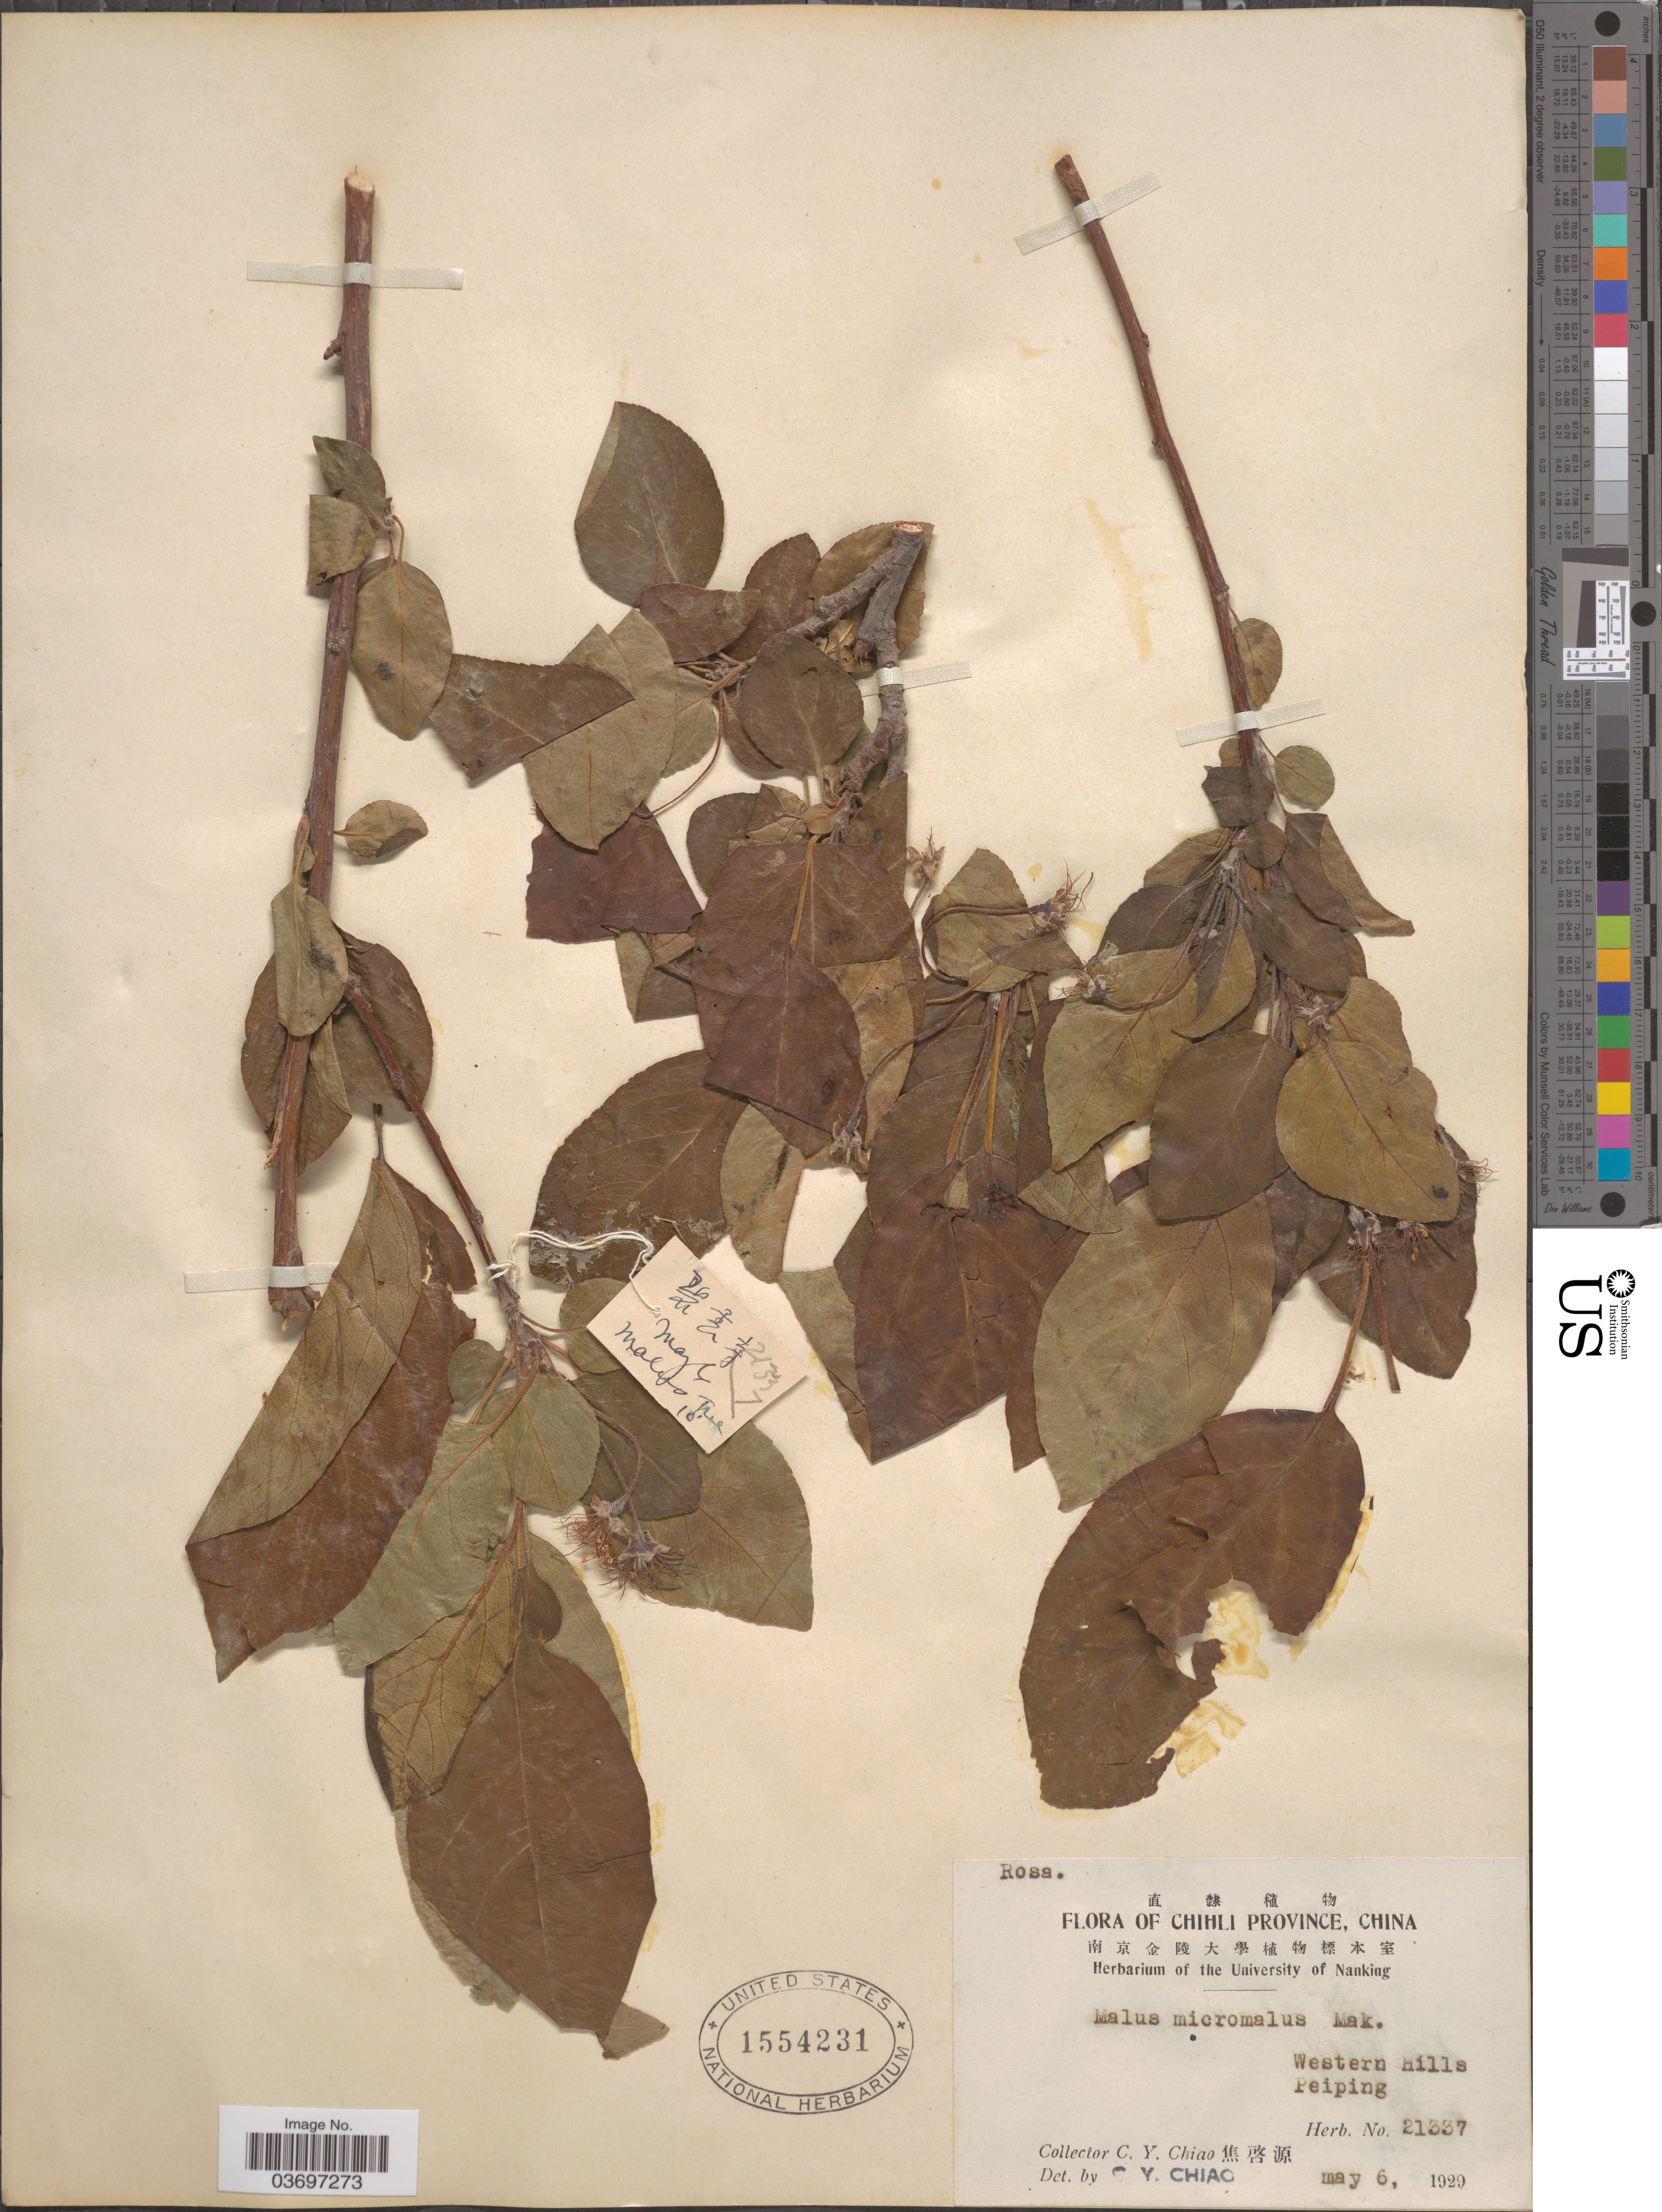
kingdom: Plantae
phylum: Tracheophyta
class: Magnoliopsida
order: Rosales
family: Rosaceae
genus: Malus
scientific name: Malus micromalus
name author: Makino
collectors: C. Y. Chiao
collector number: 21337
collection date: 1929-05-06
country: China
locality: Chihli Province. Western Hills Peiping.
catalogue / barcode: US 1554231